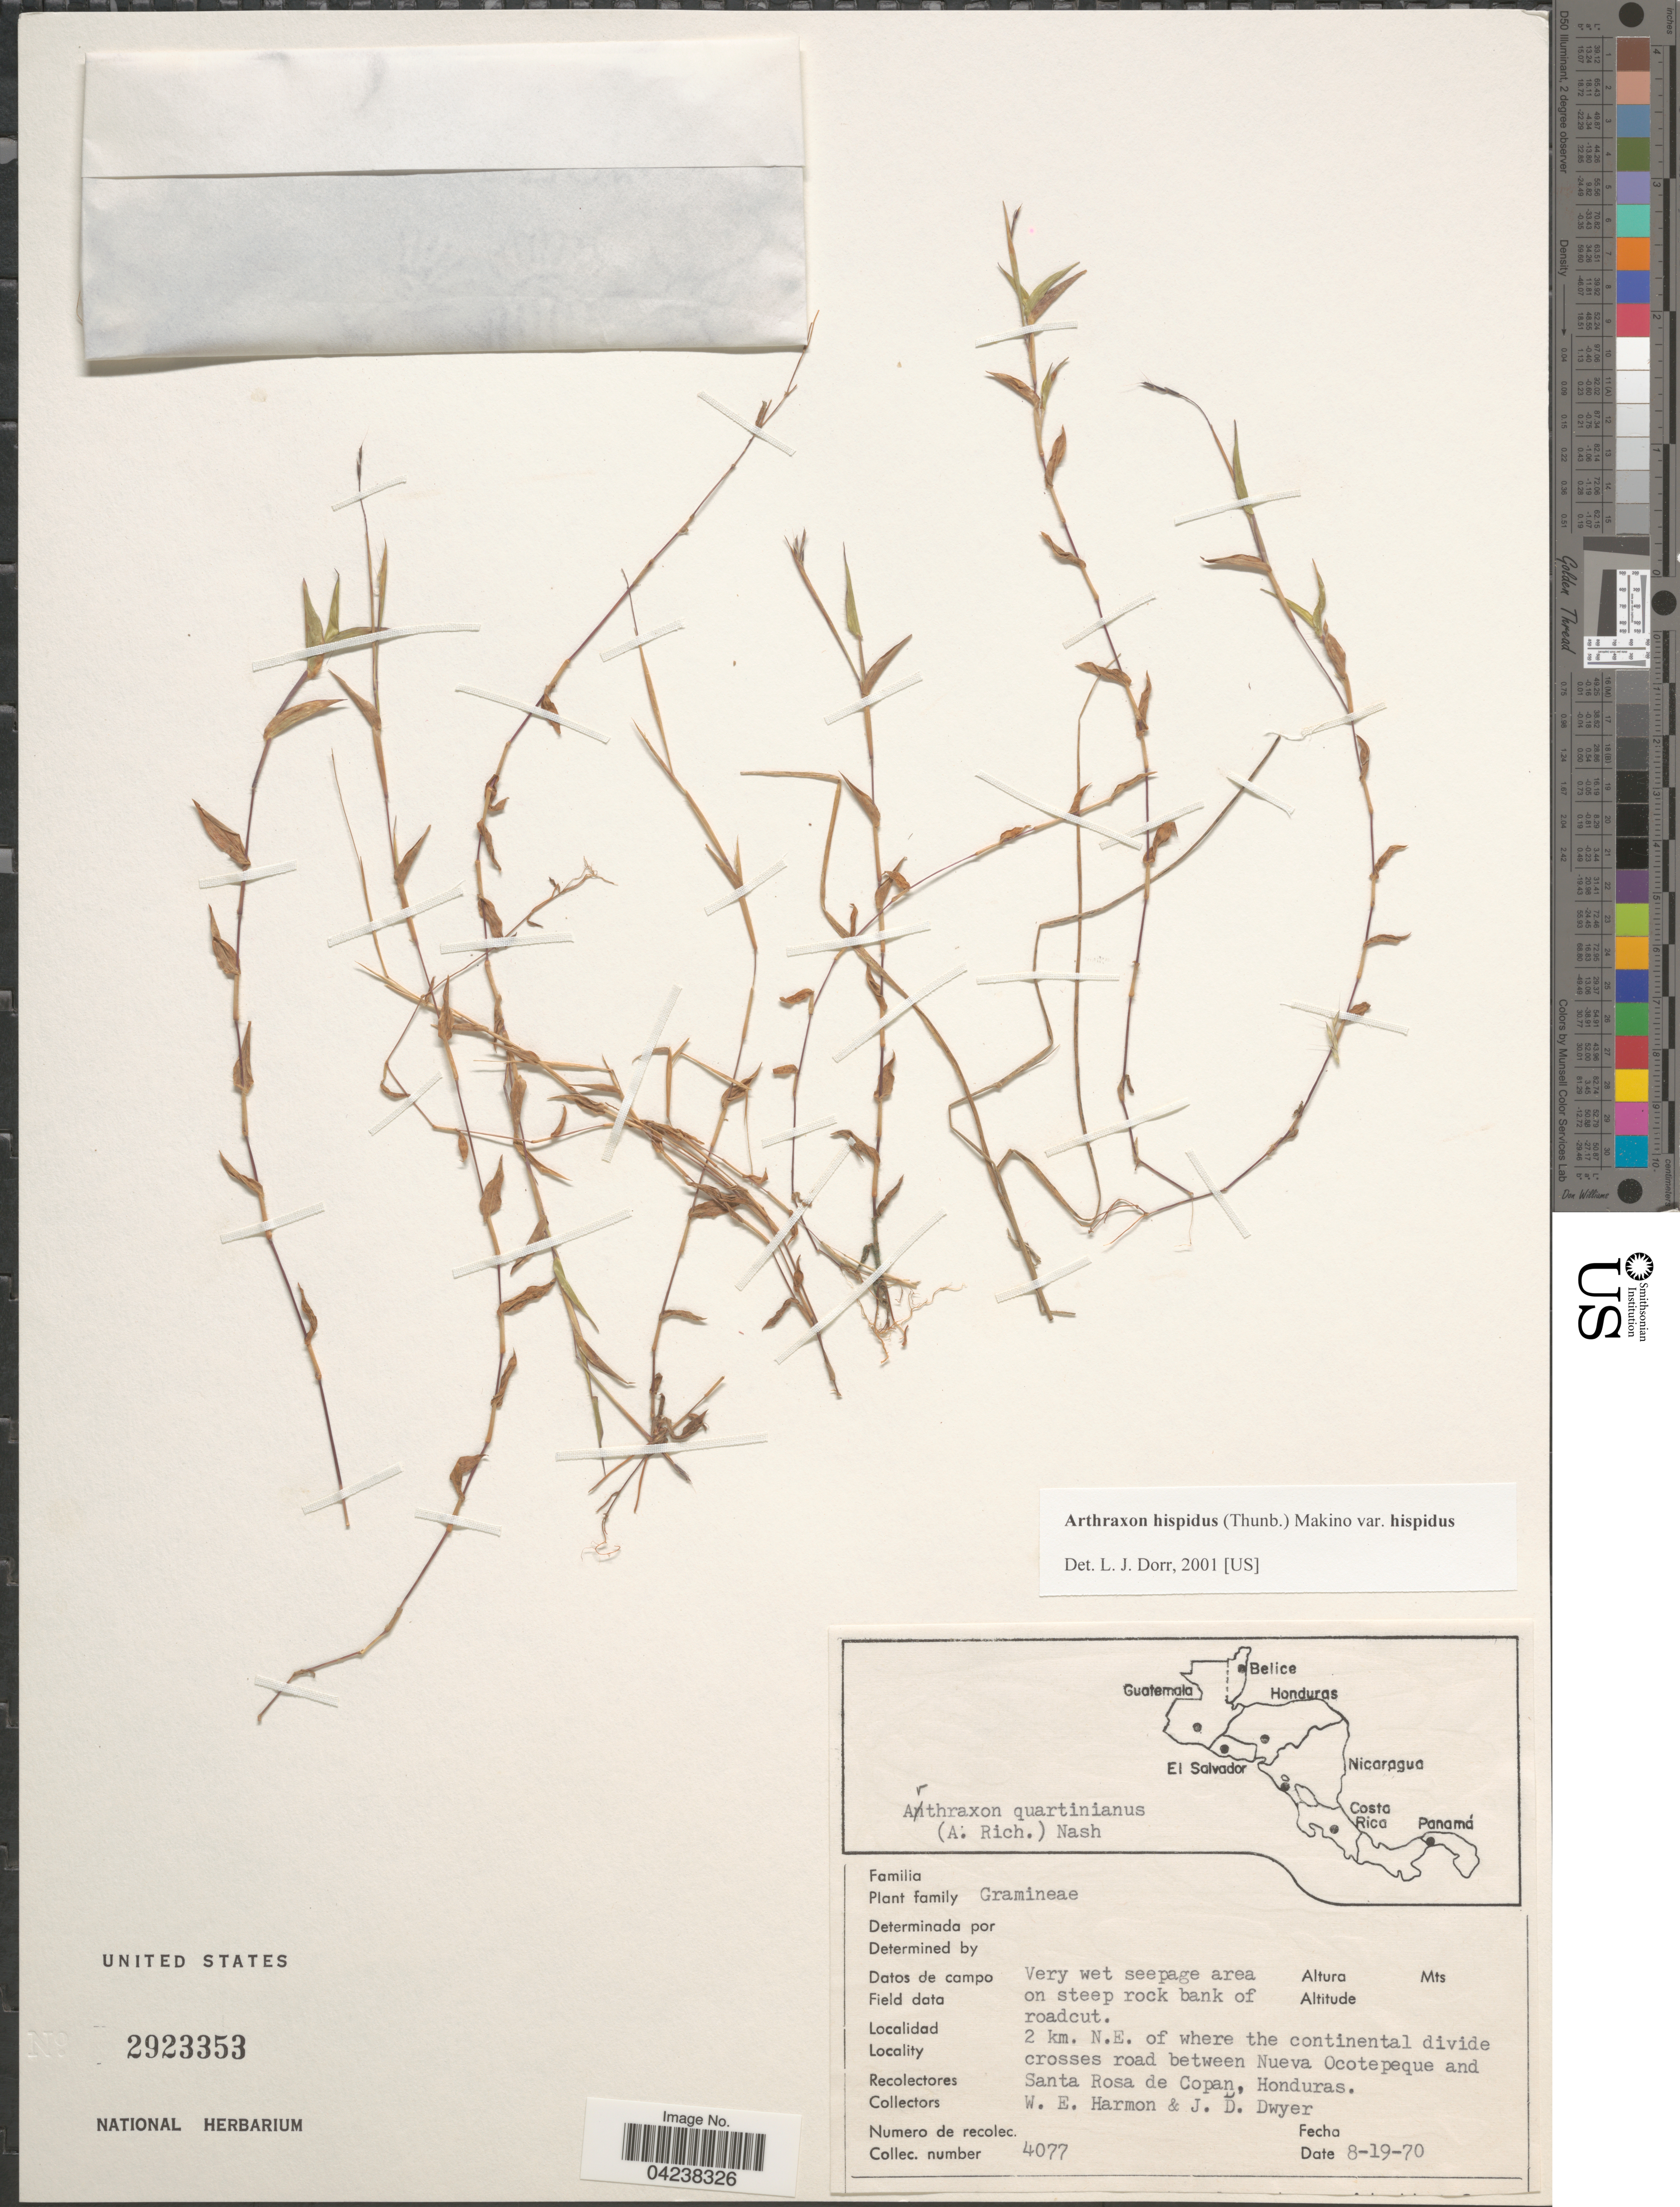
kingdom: Plantae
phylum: Tracheophyta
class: Liliopsida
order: Poales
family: Poaceae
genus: Arthraxon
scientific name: Arthraxon hispidus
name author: (Thunb.) Makino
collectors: W. E. Harmon & J. D. Dwyer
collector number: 4077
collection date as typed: Transcribed d/m/y: 19/8/70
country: Honduras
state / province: Copan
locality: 2 km. N.E. of where the continental divide crosses road between Nueva Ocotepeque and Santa Rosa de Copan.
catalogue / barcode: US 2923353